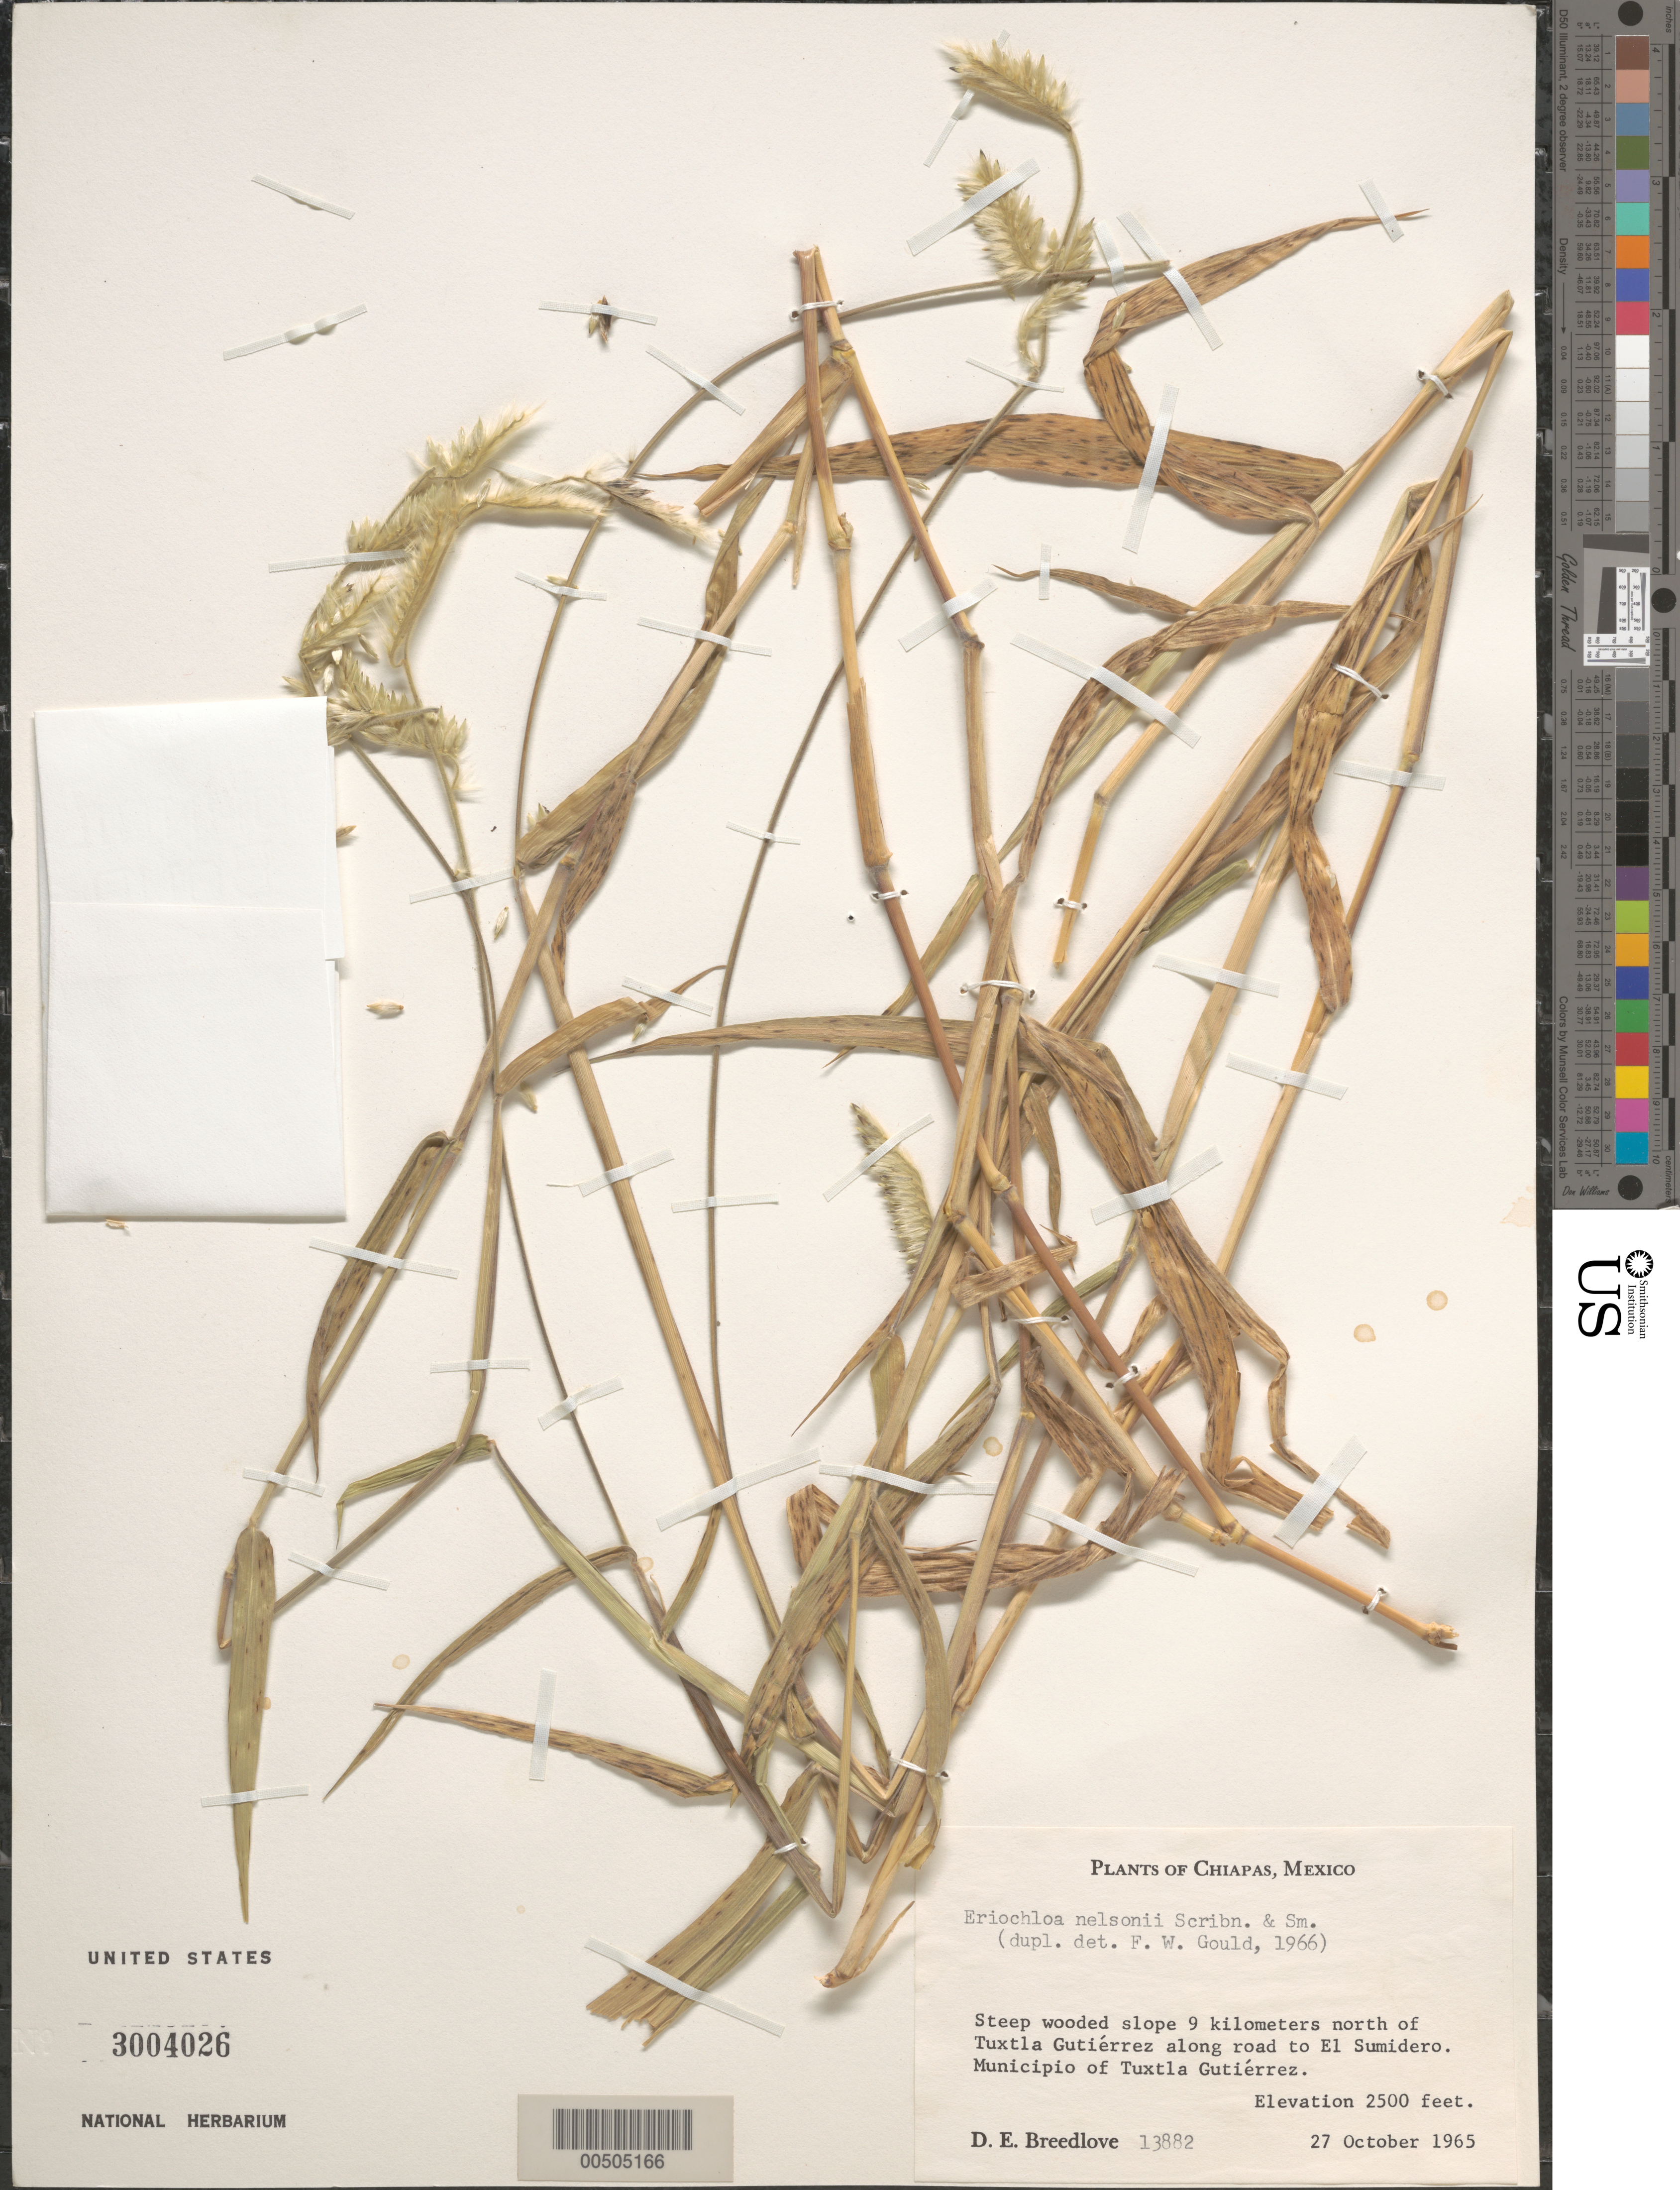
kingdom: Plantae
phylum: Tracheophyta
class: Liliopsida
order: Poales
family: Poaceae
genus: Eriochloa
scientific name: Eriochloa nelsonii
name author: Scribn. & J.G. Sm.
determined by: Gould, F.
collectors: D. E. Breedlove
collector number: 13882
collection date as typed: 27 Oct 1965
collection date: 1965-10-27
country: Mexico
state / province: Chiapas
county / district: Tuxtla Gutiérrez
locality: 9 km N of Tuxtla Gutiérrez along rd to El Sumidero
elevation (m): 762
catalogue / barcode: US 3004026